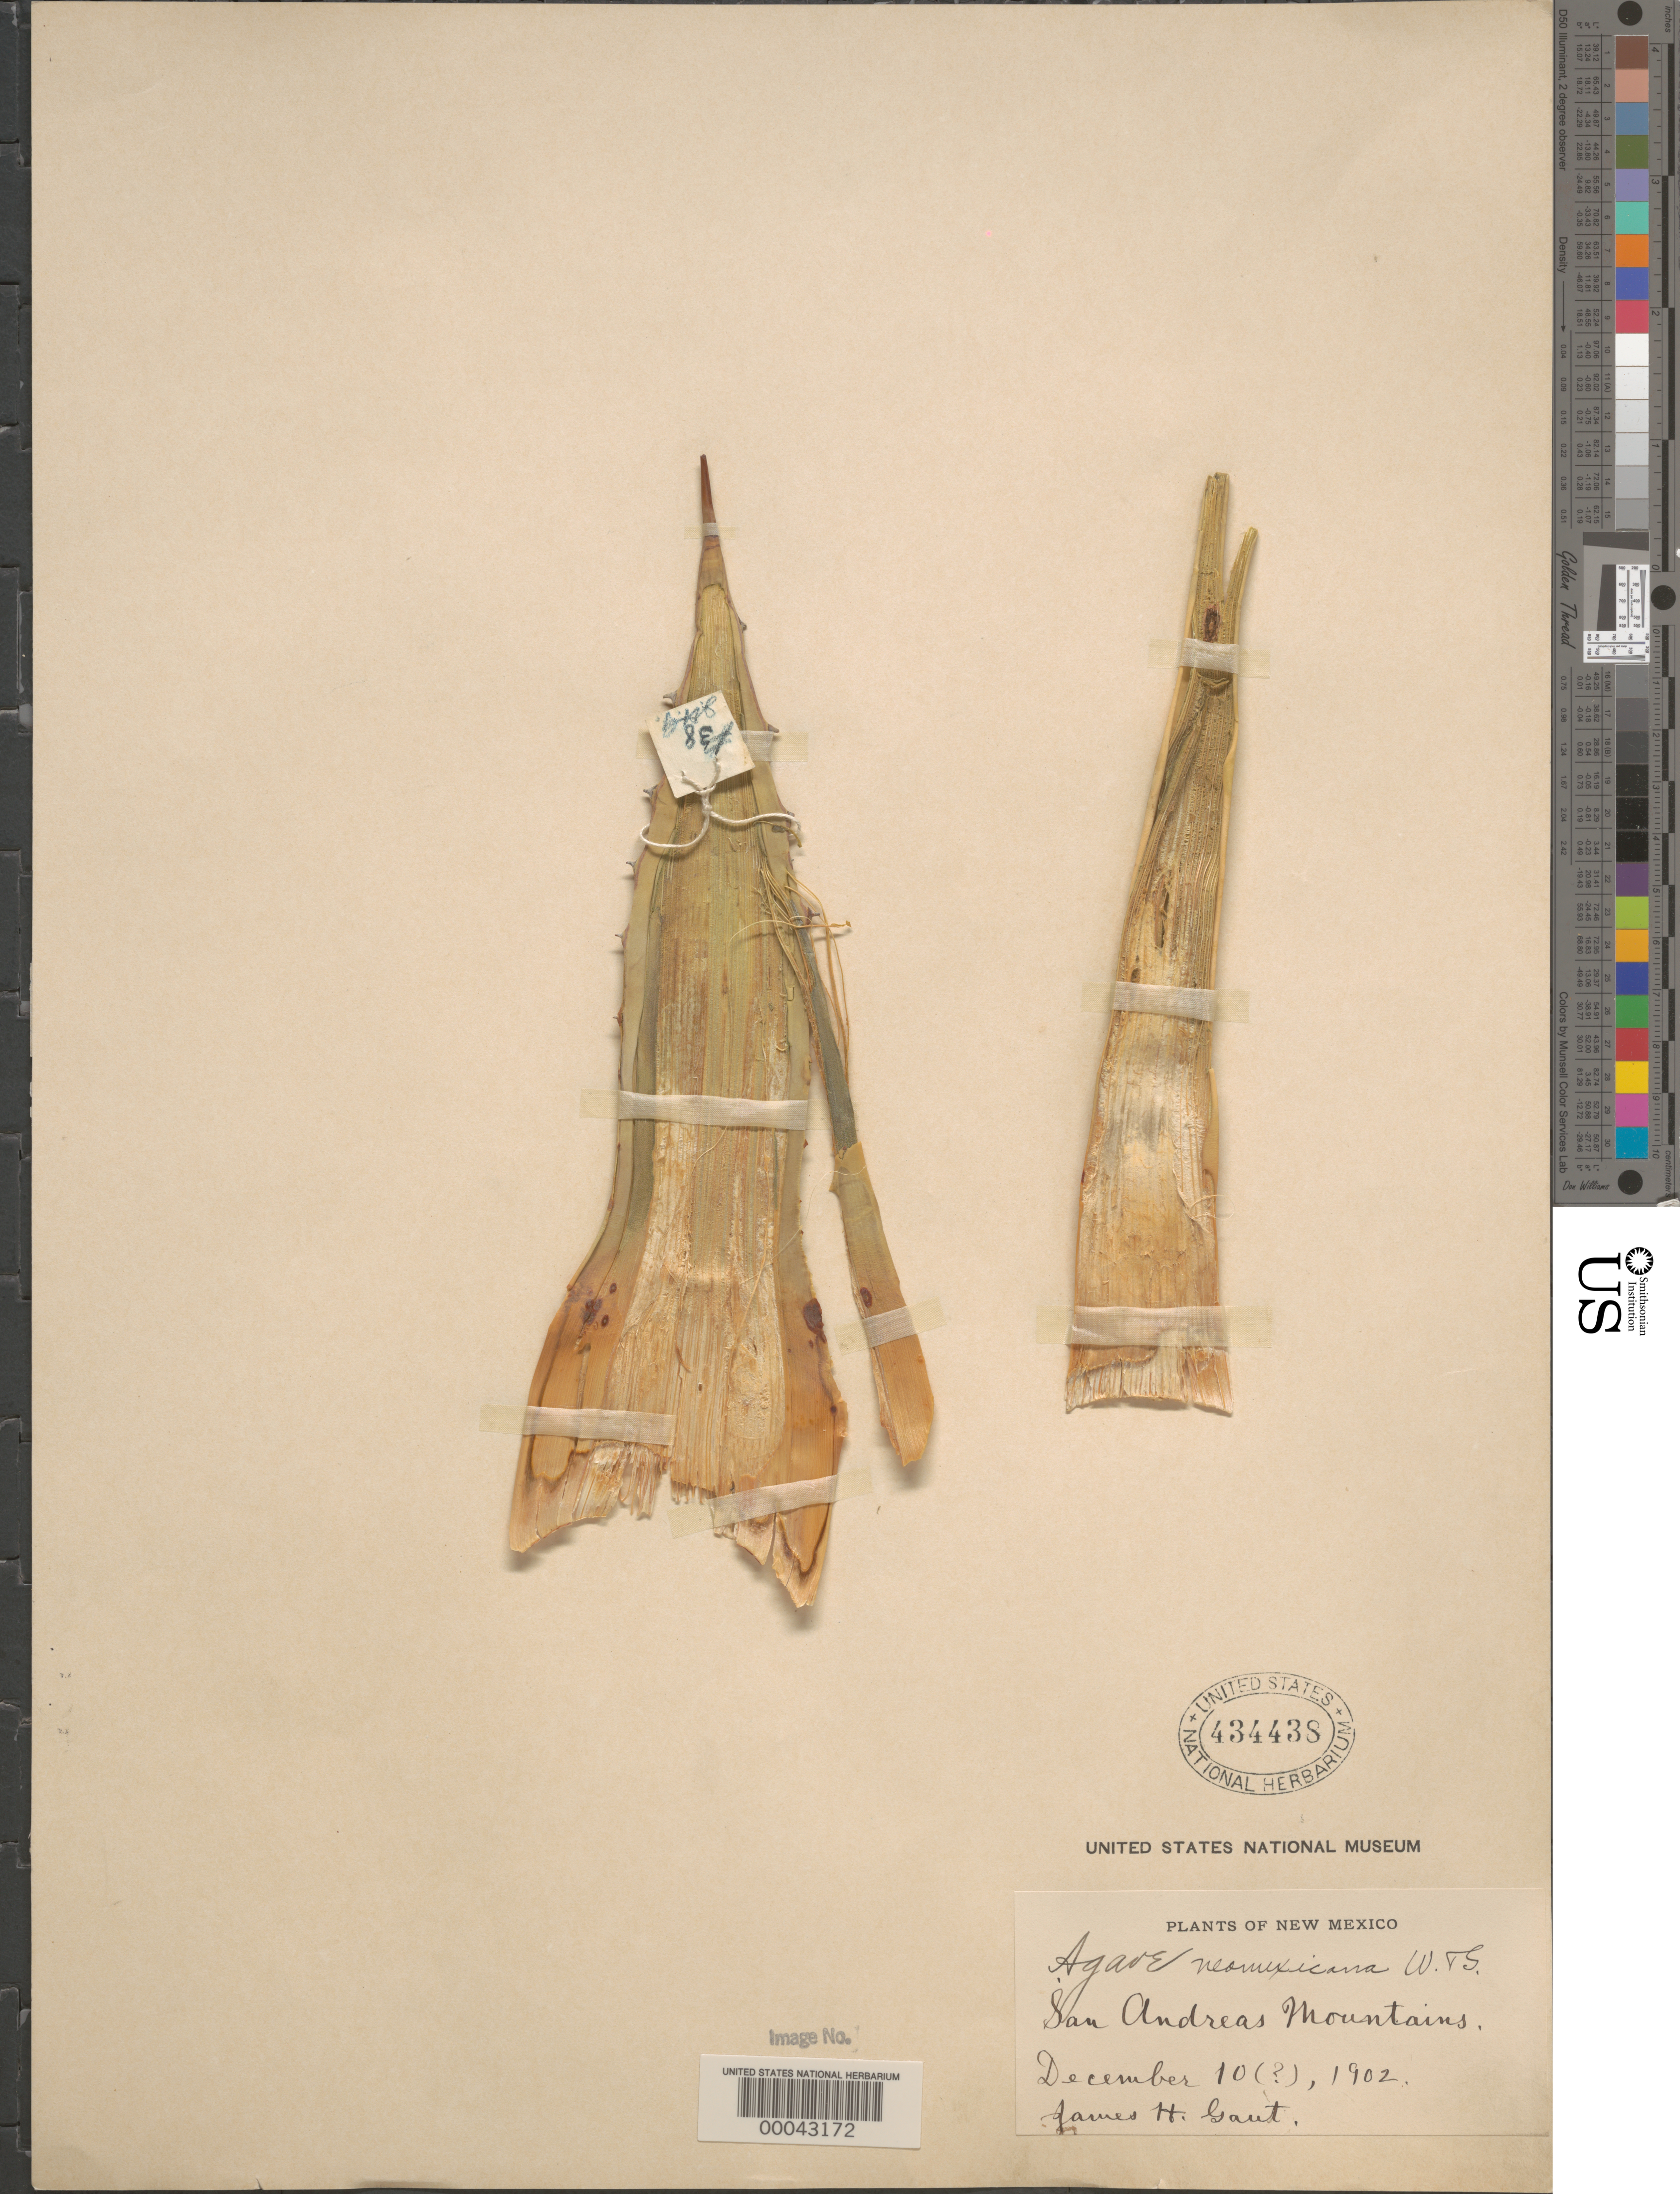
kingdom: Plantae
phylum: Tracheophyta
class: Liliopsida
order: Asparagales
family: Asparagaceae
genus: Agave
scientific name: Agave neomexicana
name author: Wooton & Standl.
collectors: J. Gant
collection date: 1902-12-10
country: United States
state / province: New Mexico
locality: San Andreas Mountains.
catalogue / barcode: US 434438